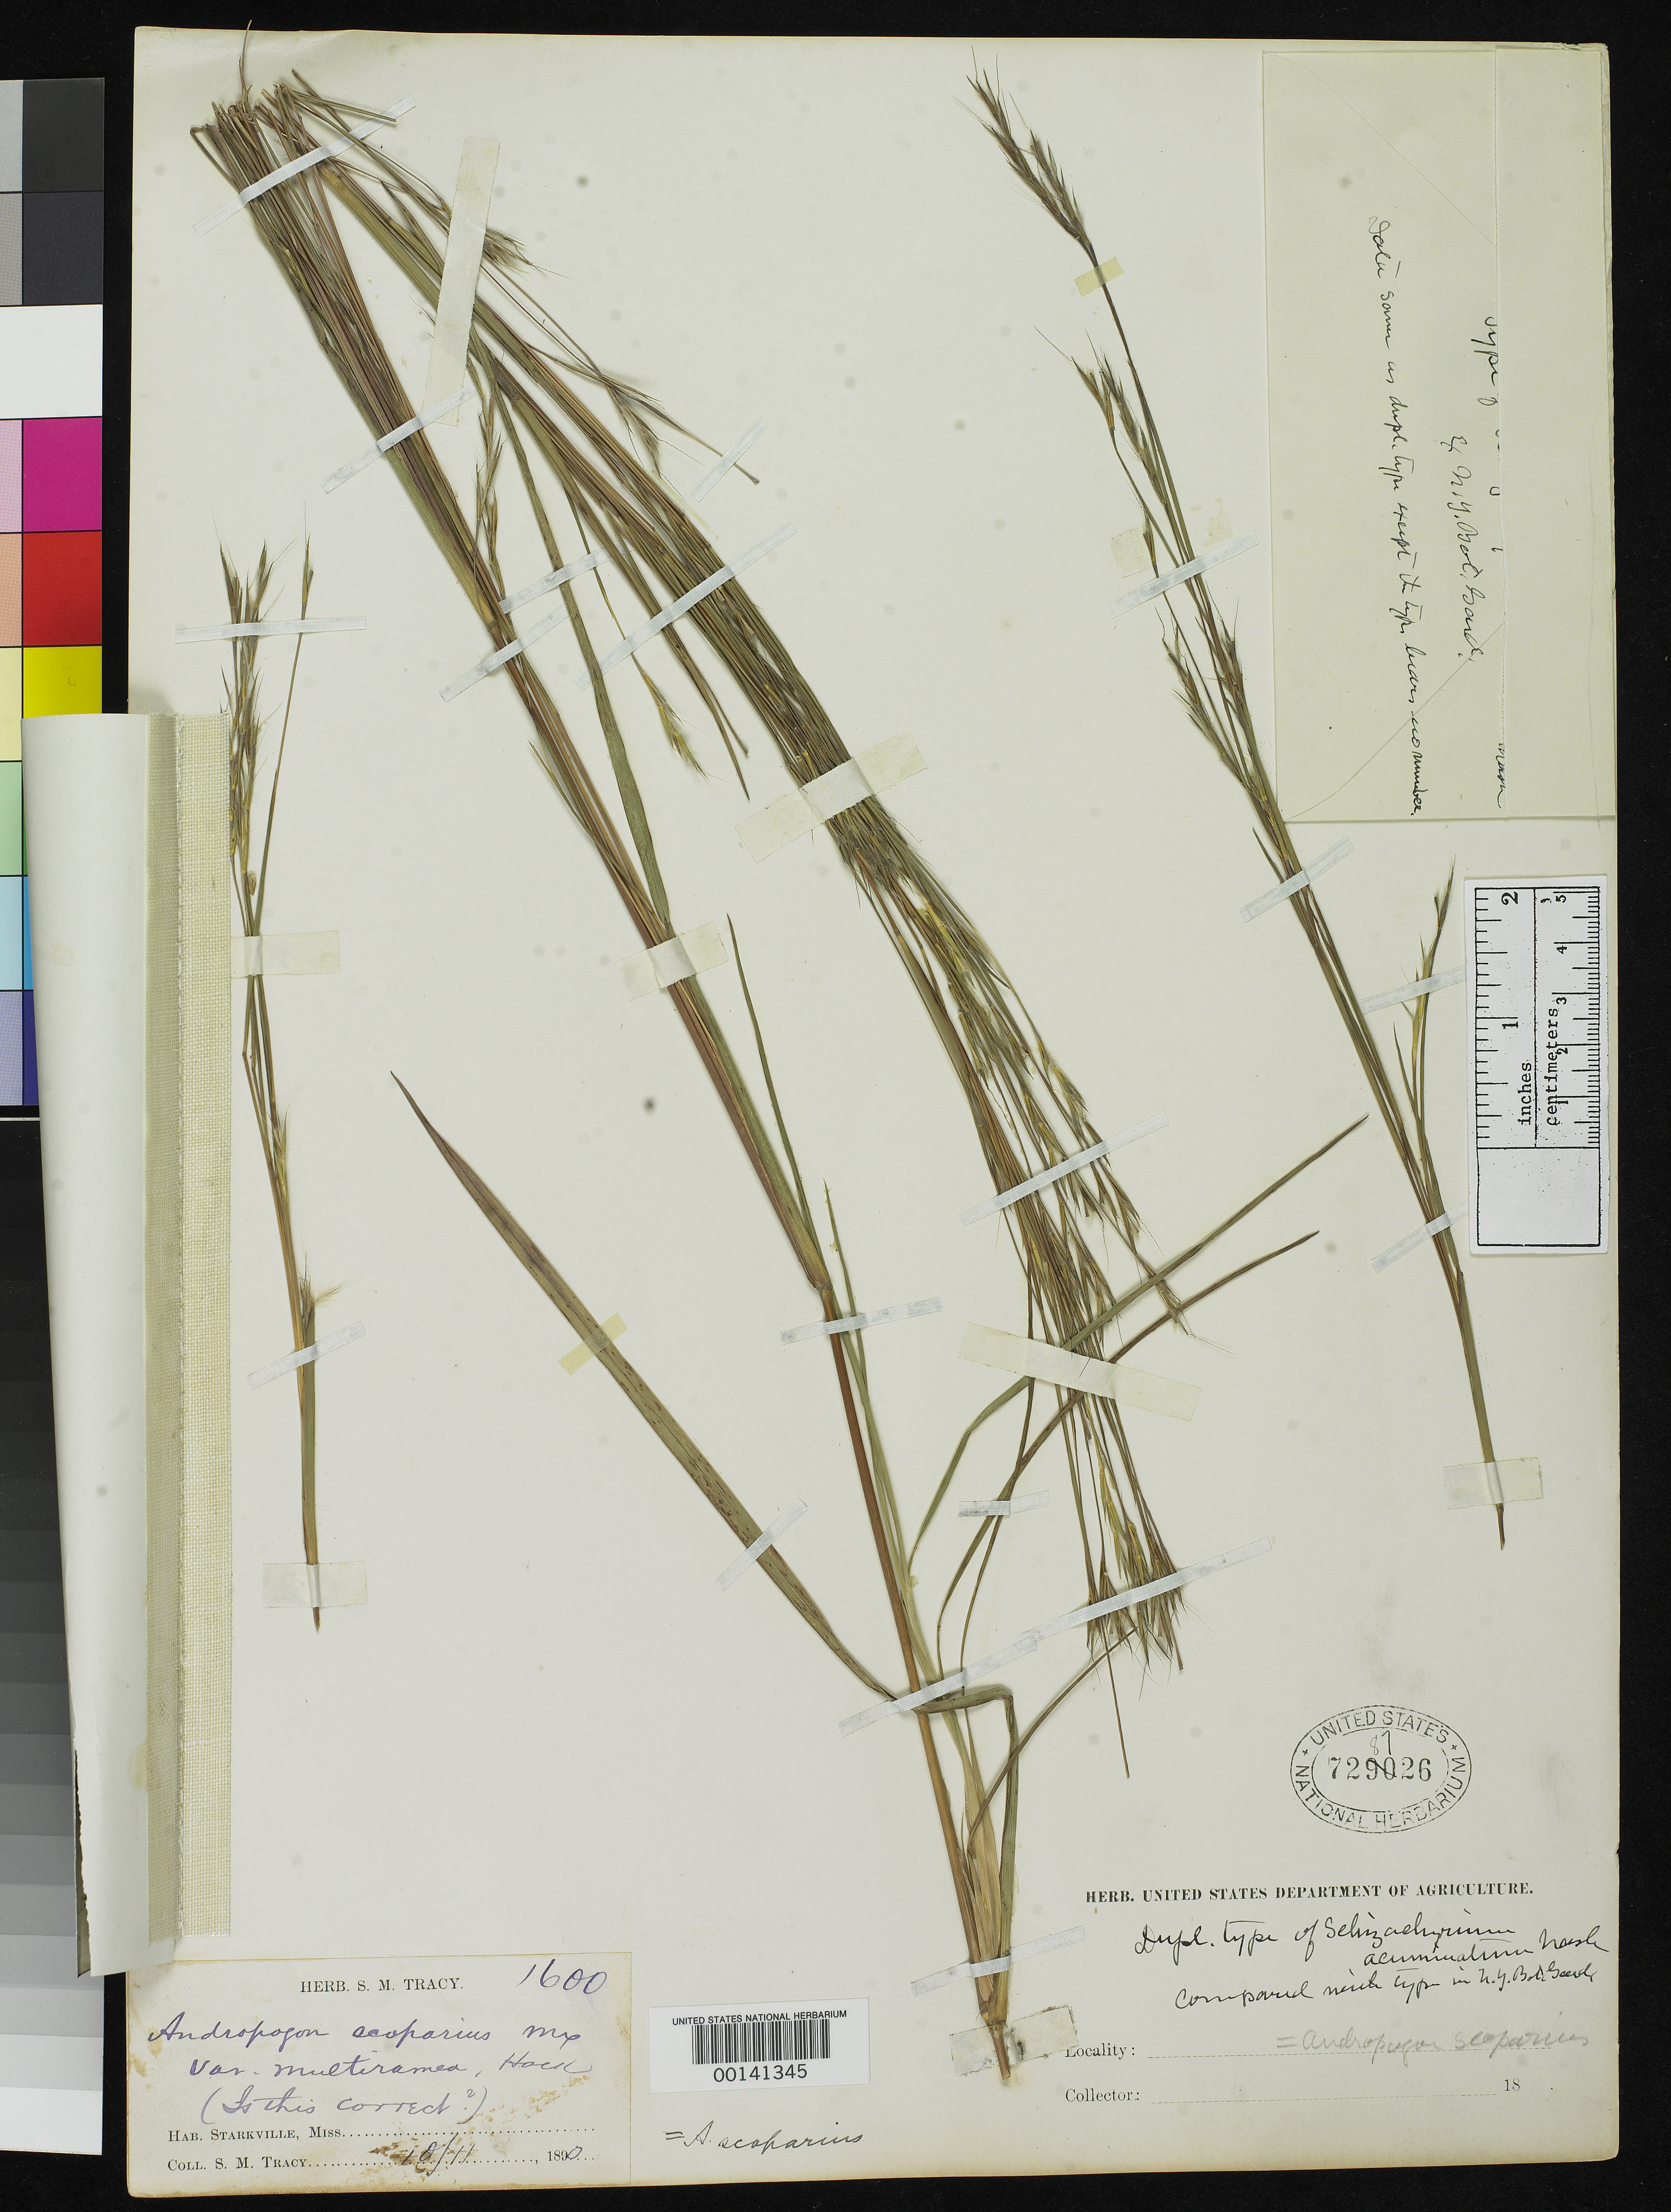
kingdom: Plantae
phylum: Tracheophyta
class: Liliopsida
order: Poales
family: Poaceae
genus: Schizachyrium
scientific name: Schizachyrium acuminatum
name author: Nash in Small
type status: Isotype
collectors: S. M. Tracy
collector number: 1600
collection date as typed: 11 Nov 1890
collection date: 1890-11-11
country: United States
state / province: Mississippi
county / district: Oktibbeha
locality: Starkville.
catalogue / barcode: US 728726